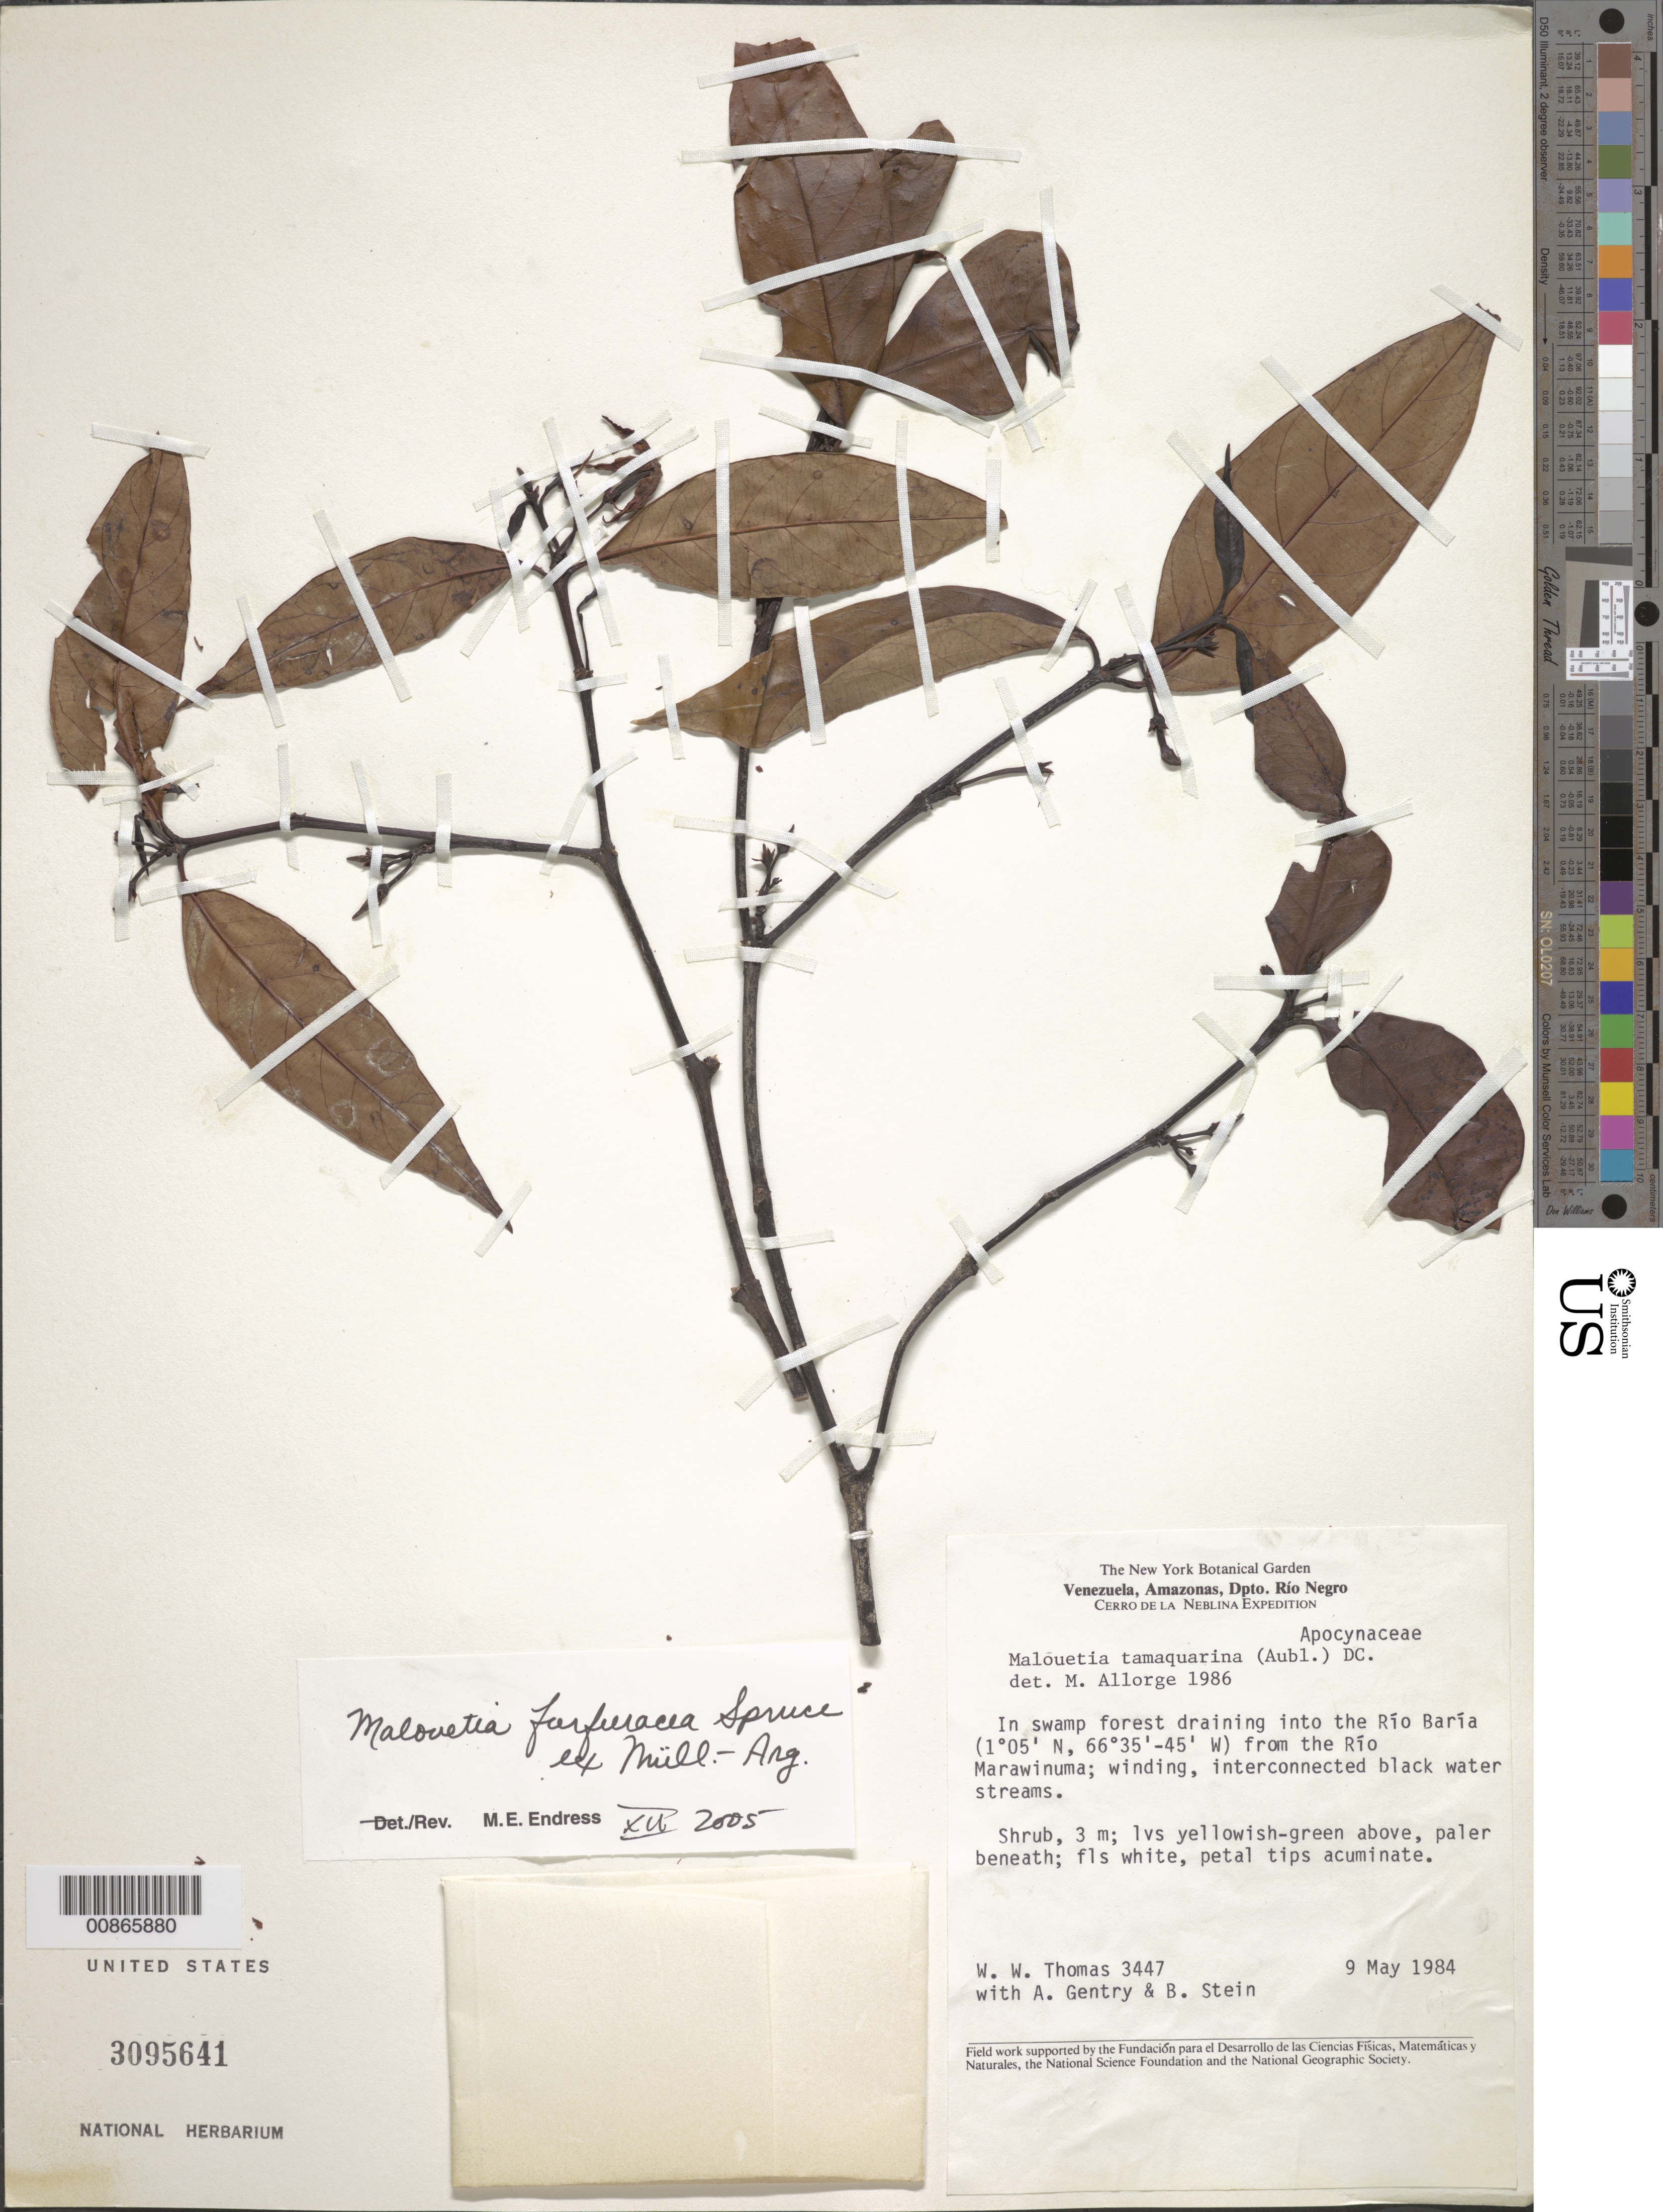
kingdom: Plantae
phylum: Tracheophyta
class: Magnoliopsida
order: Gentianales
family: Apocynaceae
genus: Malouetia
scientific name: Malouetia furfuracea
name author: Benth. ex Müll. Arg.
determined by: Endress, Mary E.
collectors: W. W. Thomas, A. H. Gentry & B. A. Stein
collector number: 3447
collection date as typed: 9-May-84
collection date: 1984-05-09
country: Venezuela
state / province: Amazonas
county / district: Río Negro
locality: Cerro de La Neblina, swamp forest draining Rio Baria from the Rio Marawinuma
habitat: Swamp forest; winding, interconnected black water streams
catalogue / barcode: US 3095641